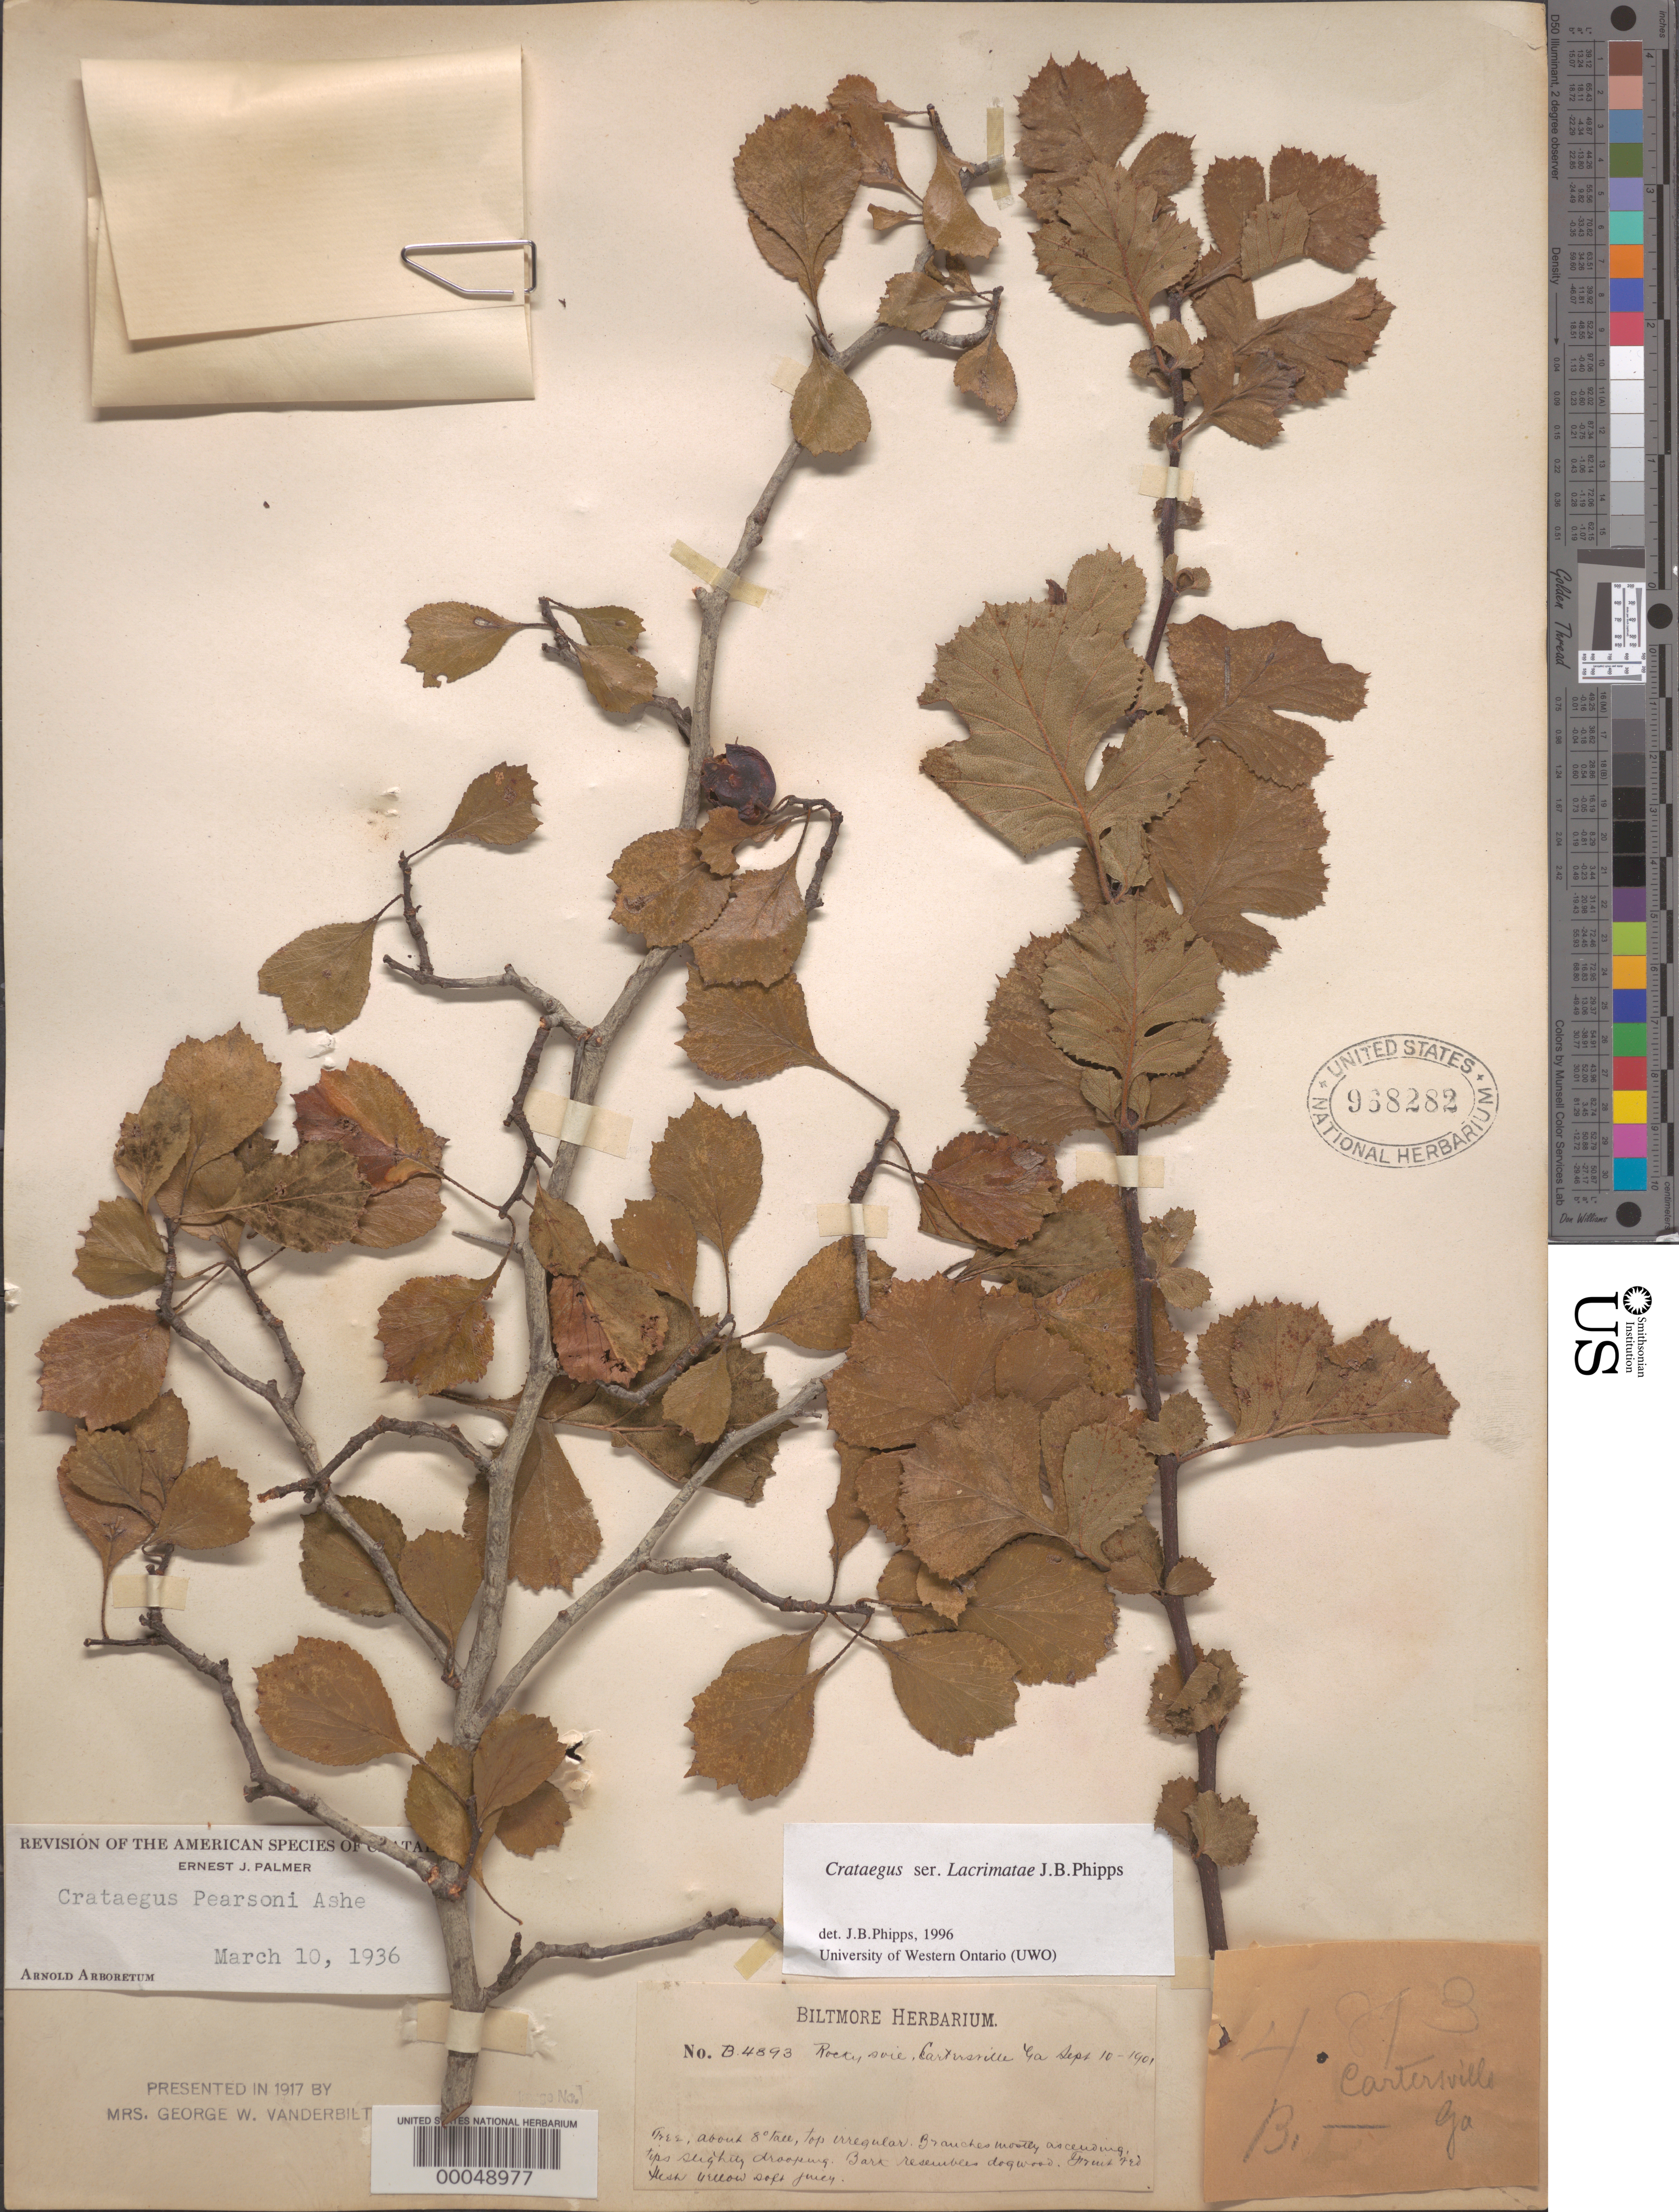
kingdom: Plantae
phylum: Tracheophyta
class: Magnoliopsida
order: Rosales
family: Rosaceae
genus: Crataegus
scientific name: Crataegus pearsonii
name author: Ashe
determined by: Palmer, E. J.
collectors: ex herb. Biltmore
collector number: B4893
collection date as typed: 10 Sep 1901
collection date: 1901-09-10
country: United States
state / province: Georgia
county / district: Bartow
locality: Cartersville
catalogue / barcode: US 968282